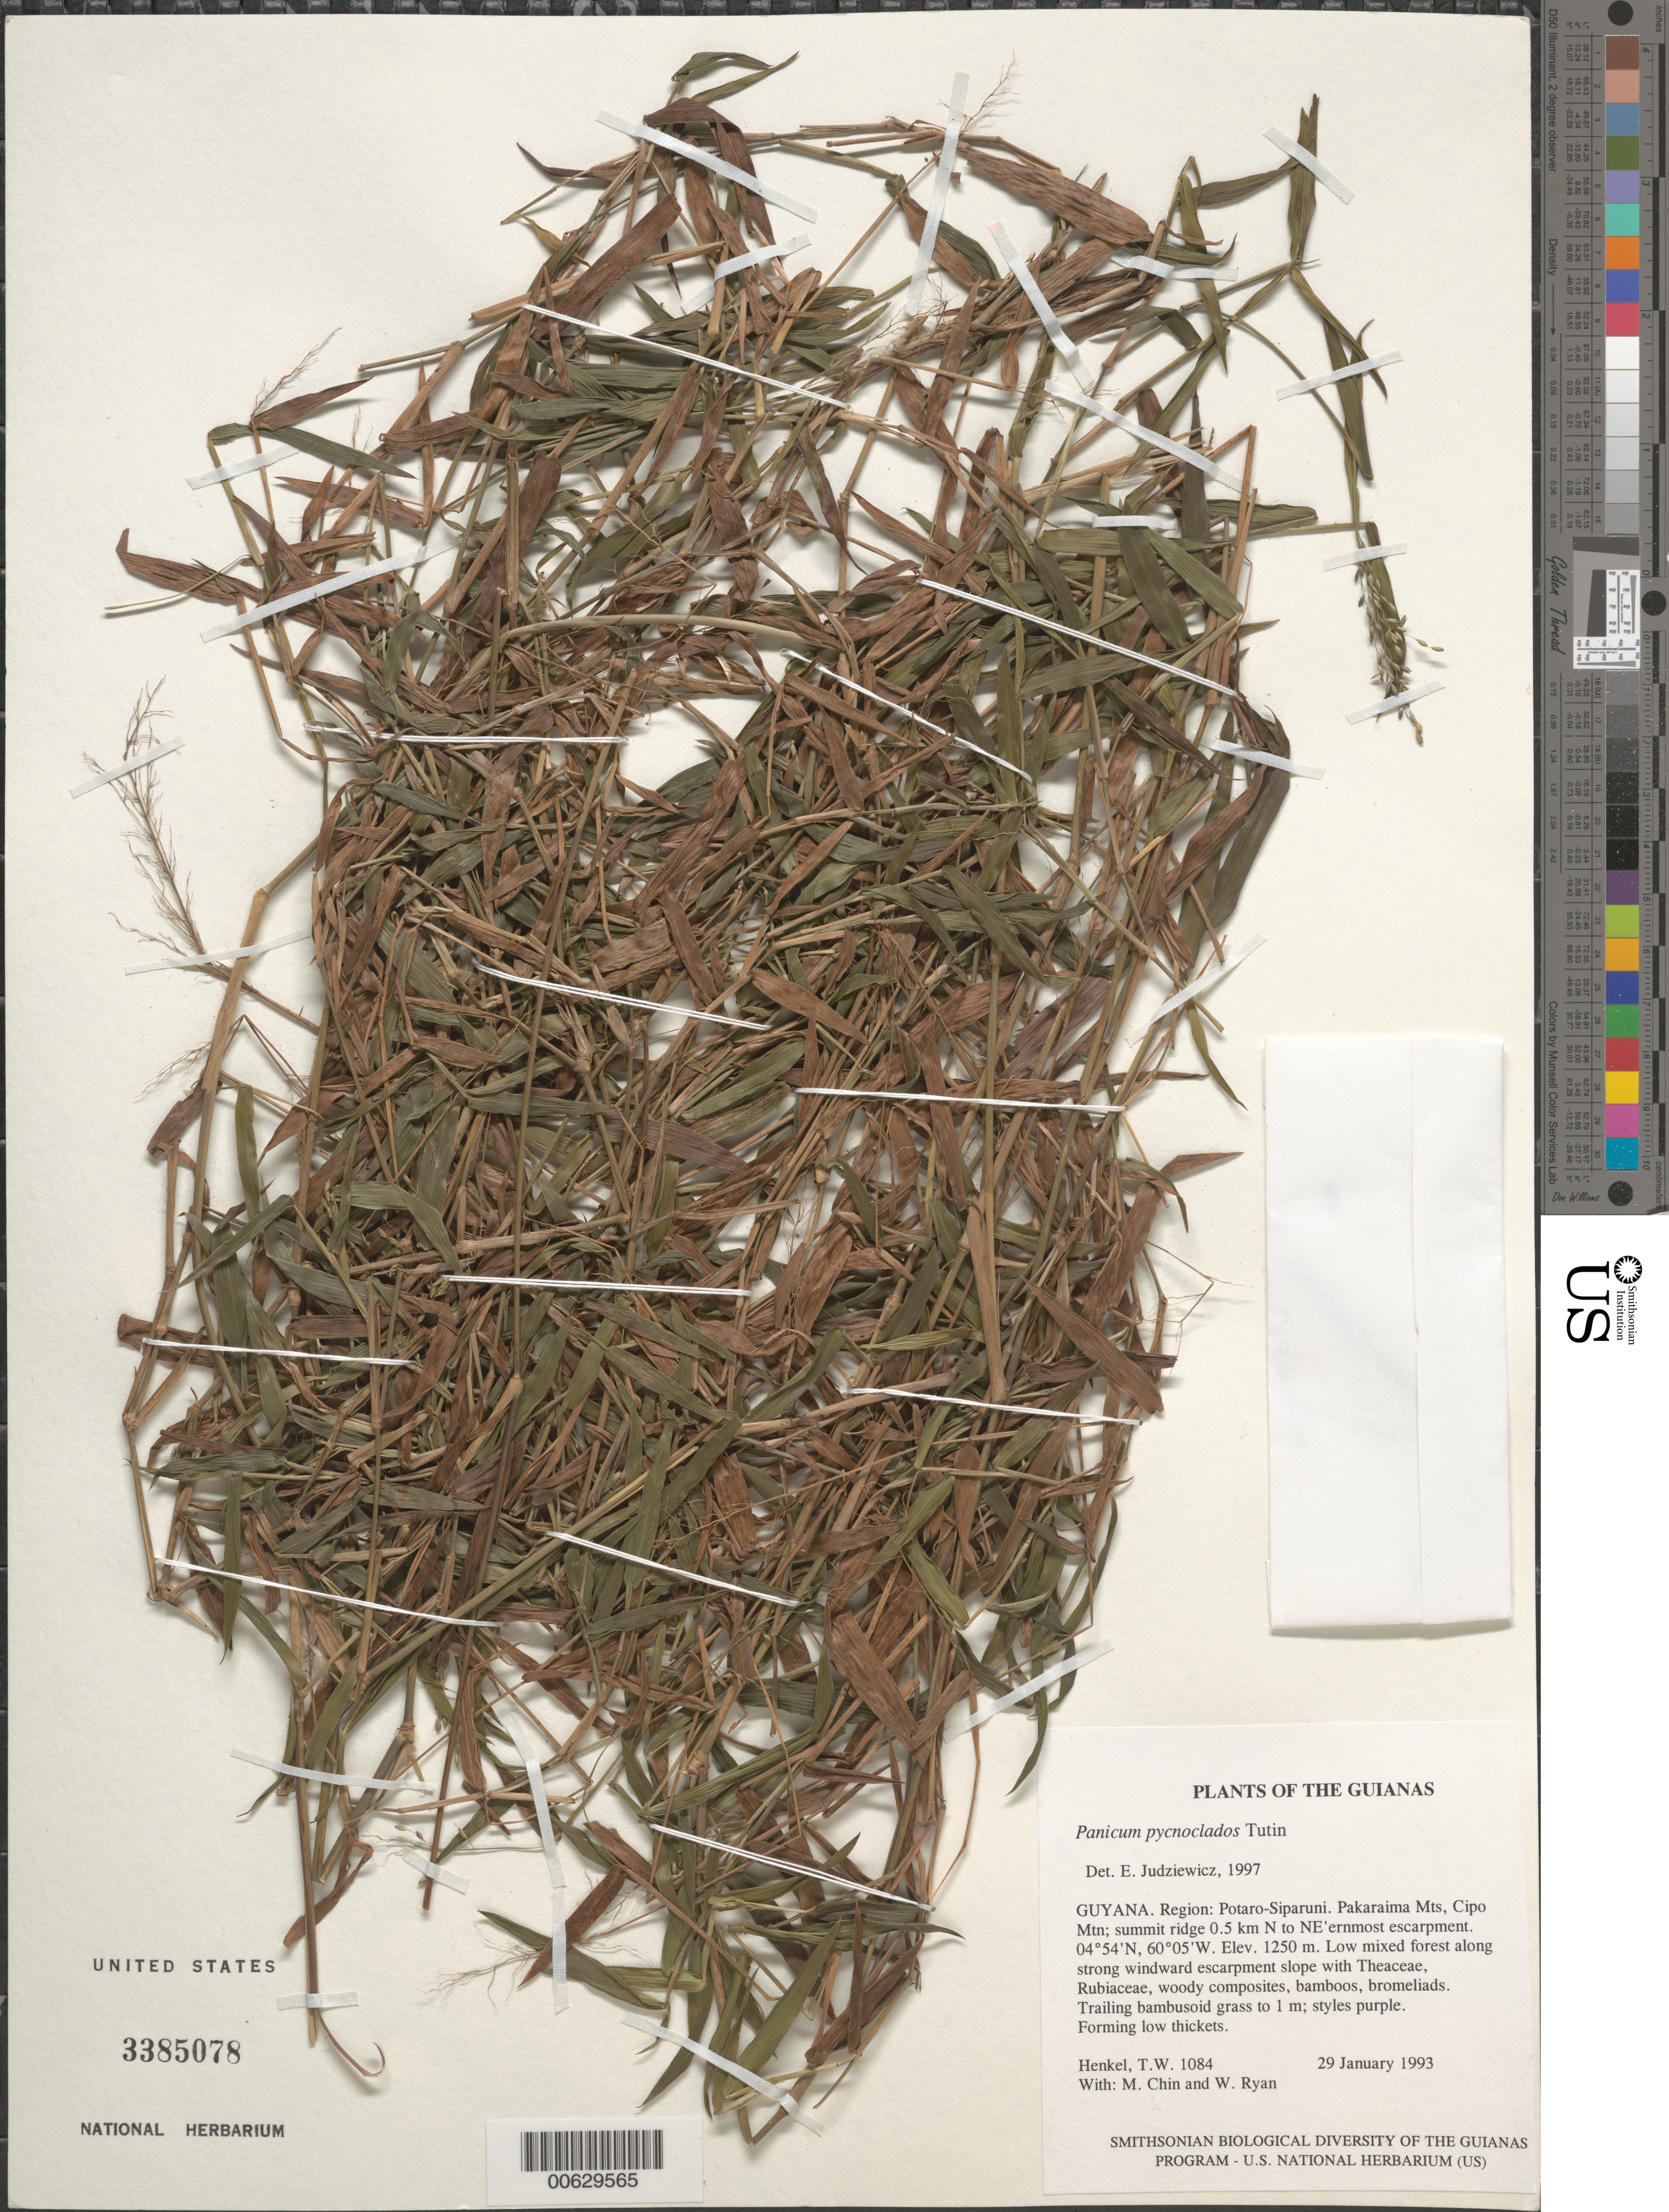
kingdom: Plantae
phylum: Tracheophyta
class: Liliopsida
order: Poales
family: Poaceae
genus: Panicum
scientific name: Panicum pycnoclados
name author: Tutin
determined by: Judziewicz, E. J.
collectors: T. Henkel, M. Chin & W. Ryan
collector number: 1084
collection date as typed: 29 January 1993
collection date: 1993-01-29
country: Guyana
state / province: Potaro-Siparuni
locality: Pakaraima Mts, Cipo Mtn; summit ridge 0.5 km N to NE'ernmost escarpment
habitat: Low mixed forest along strong windward escarpment slope with Theaceae, Rubiaceae, woody composites, bamboos, bromeliads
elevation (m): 1250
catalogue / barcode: US 3385078